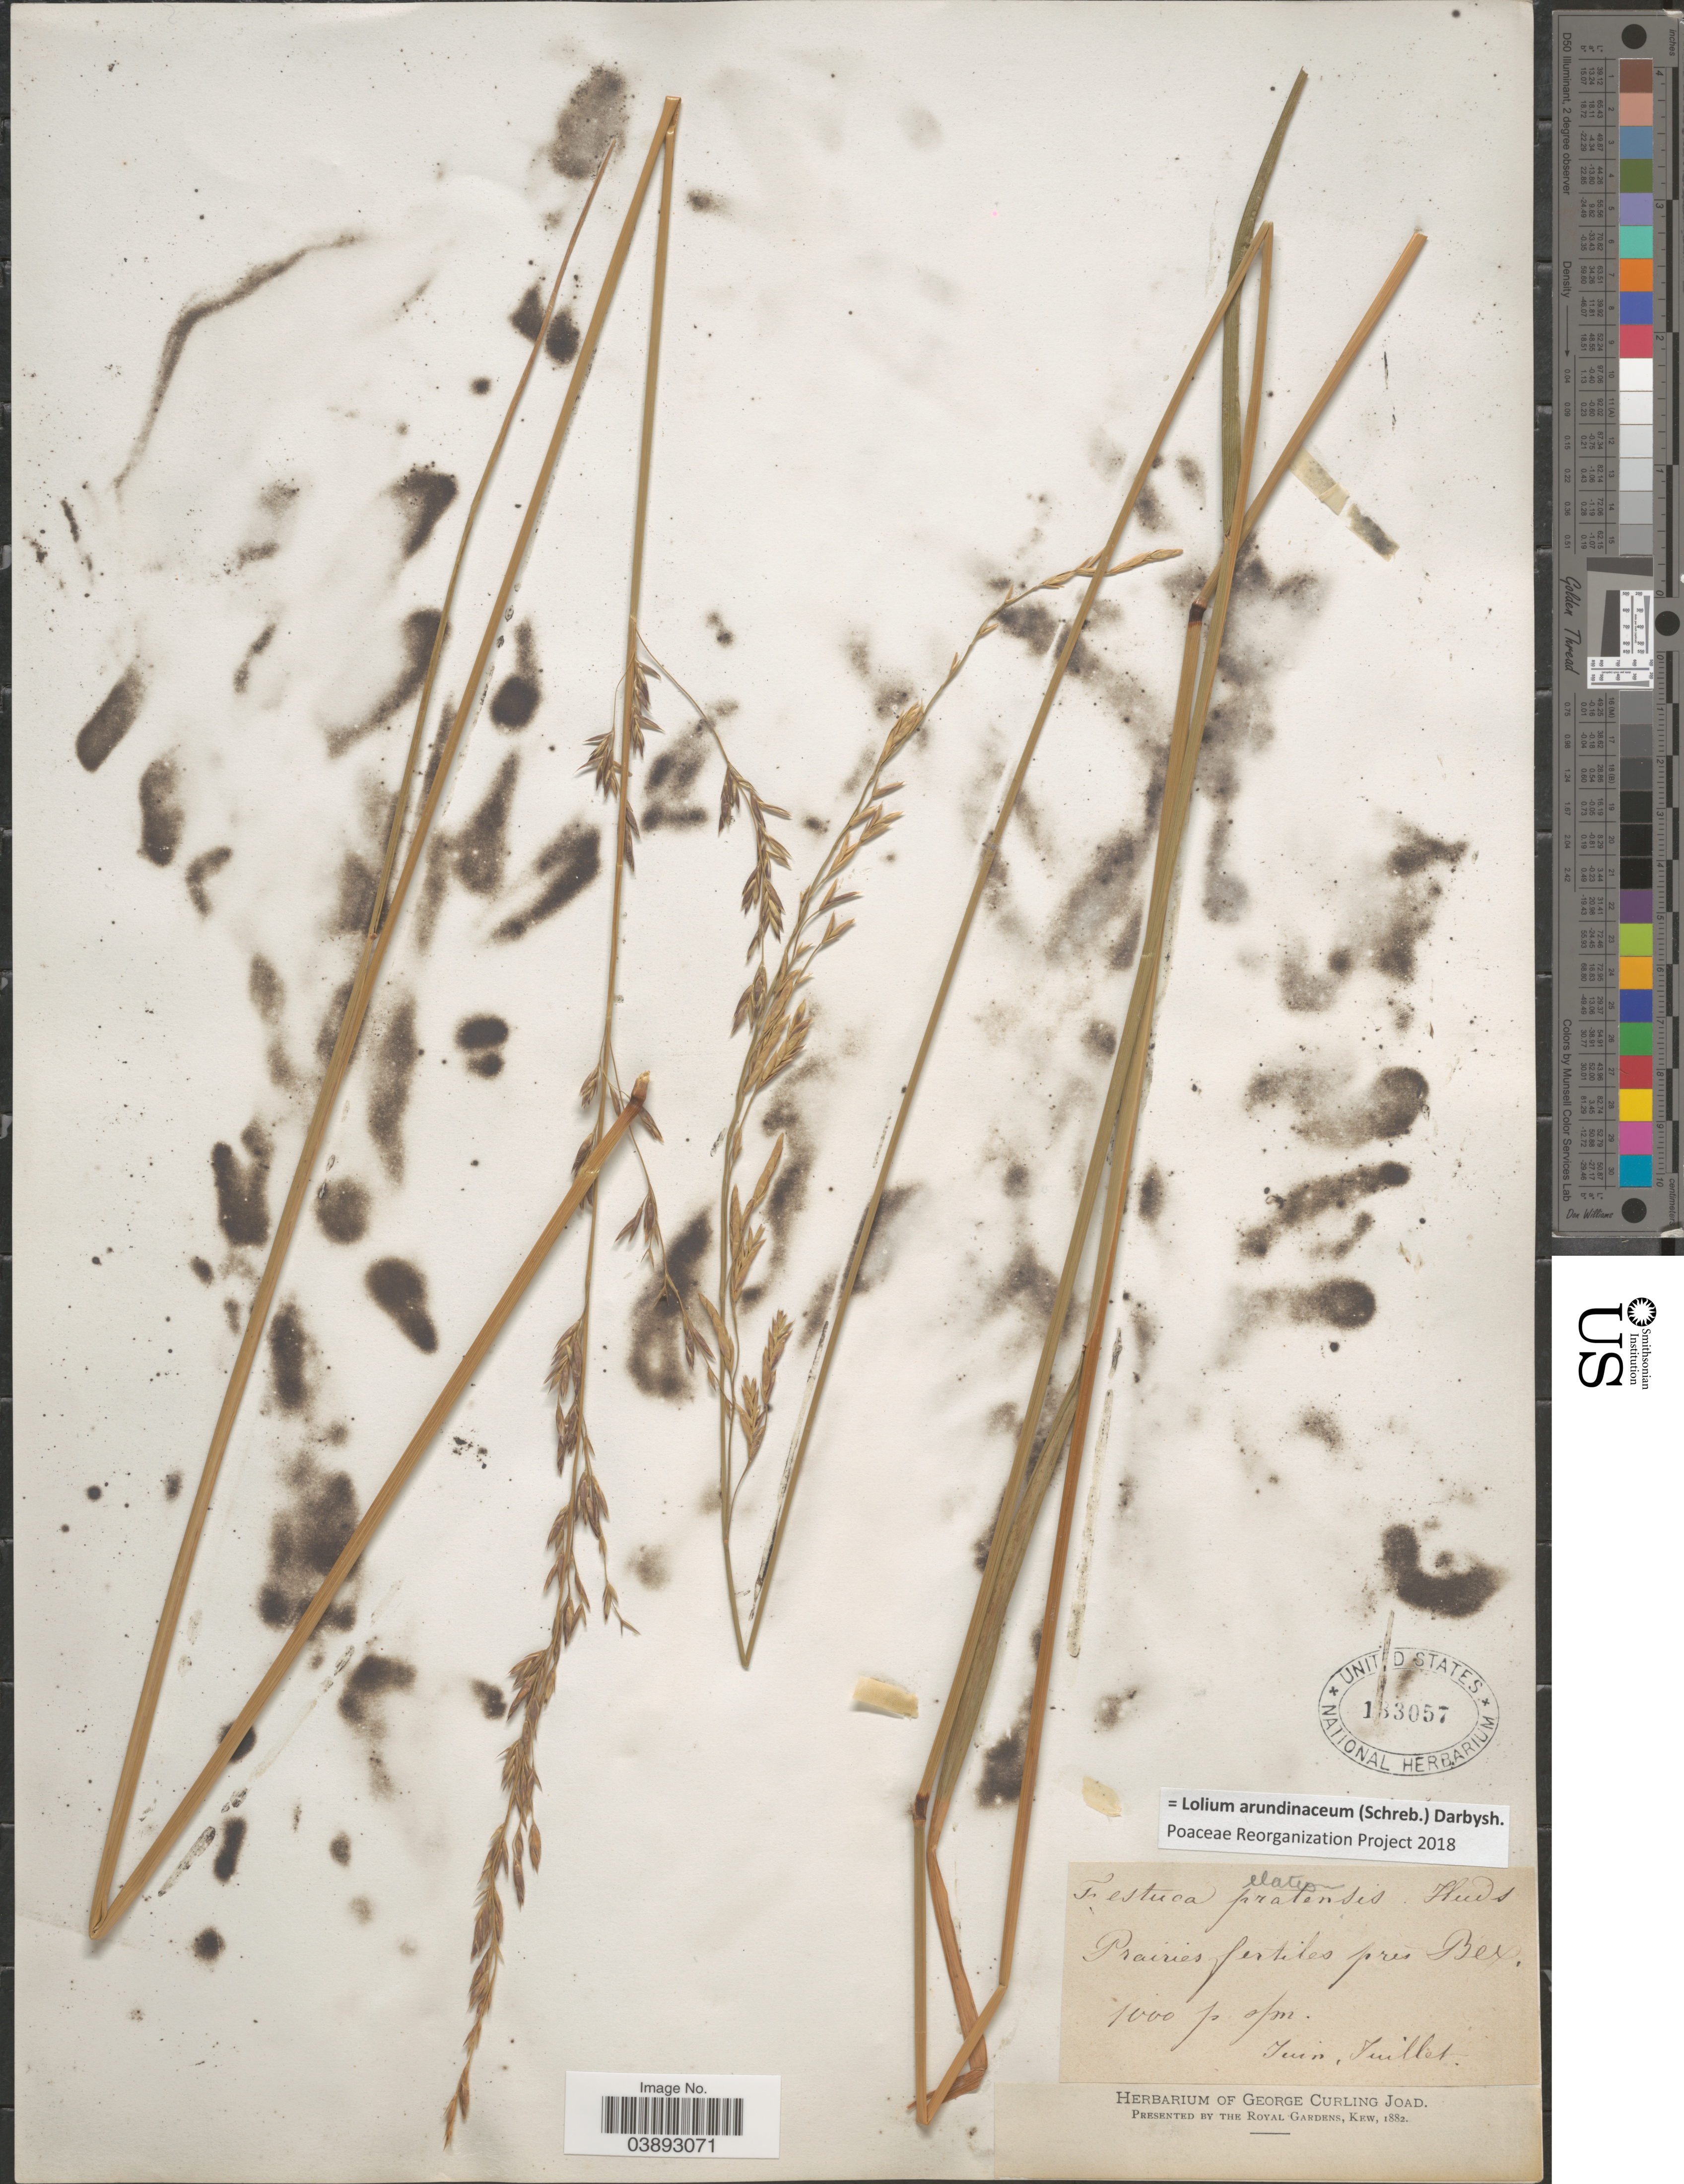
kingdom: Plantae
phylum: Tracheophyta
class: Liliopsida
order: Poales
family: Poaceae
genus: Lolium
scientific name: Lolium arundinaceum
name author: (Schreb.) Darbysh.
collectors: ex herb. George Curling Joad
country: Switzerland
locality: Prairies fertiles pres Bex.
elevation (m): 305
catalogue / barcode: US 133057